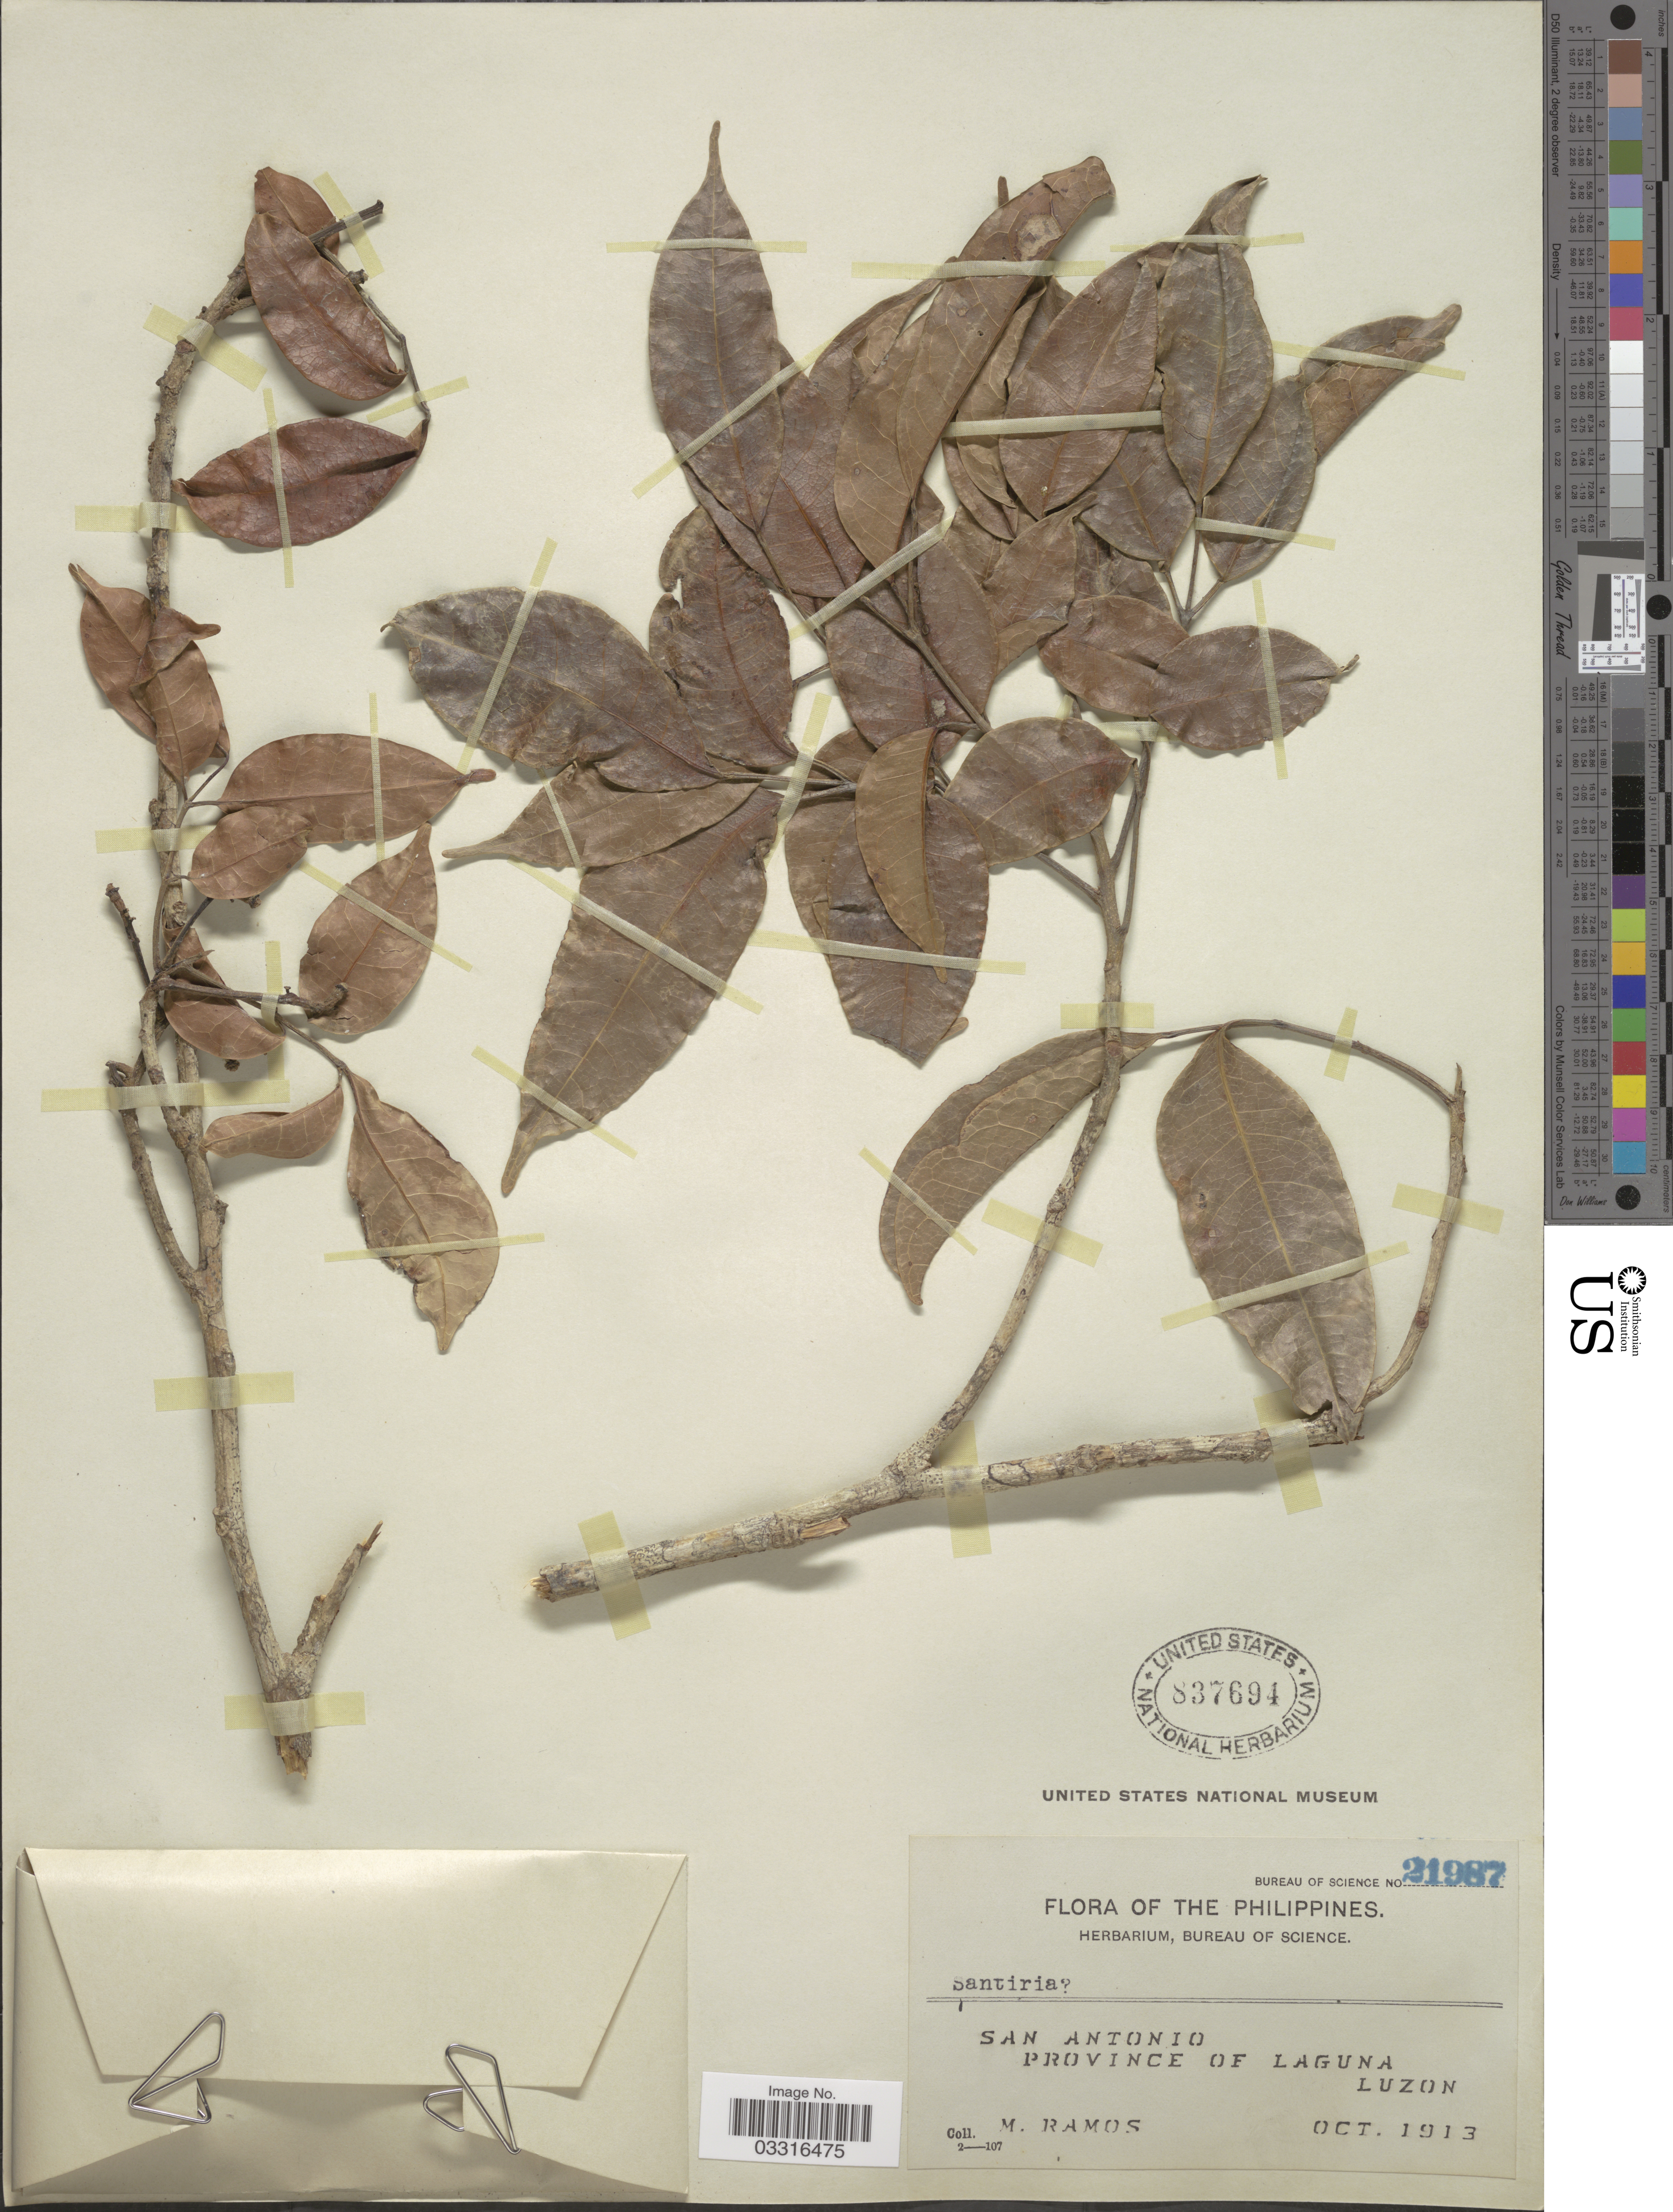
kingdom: Plantae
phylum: Tracheophyta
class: Magnoliopsida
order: Sapindales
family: Burseraceae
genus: Santiria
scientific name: Santiria nitida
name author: Merr.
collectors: M. Ramos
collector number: Bureau of Science 21987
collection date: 1913-10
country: Philippines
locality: San Antonio, Province of Laguna, Luzon.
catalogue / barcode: US 837694